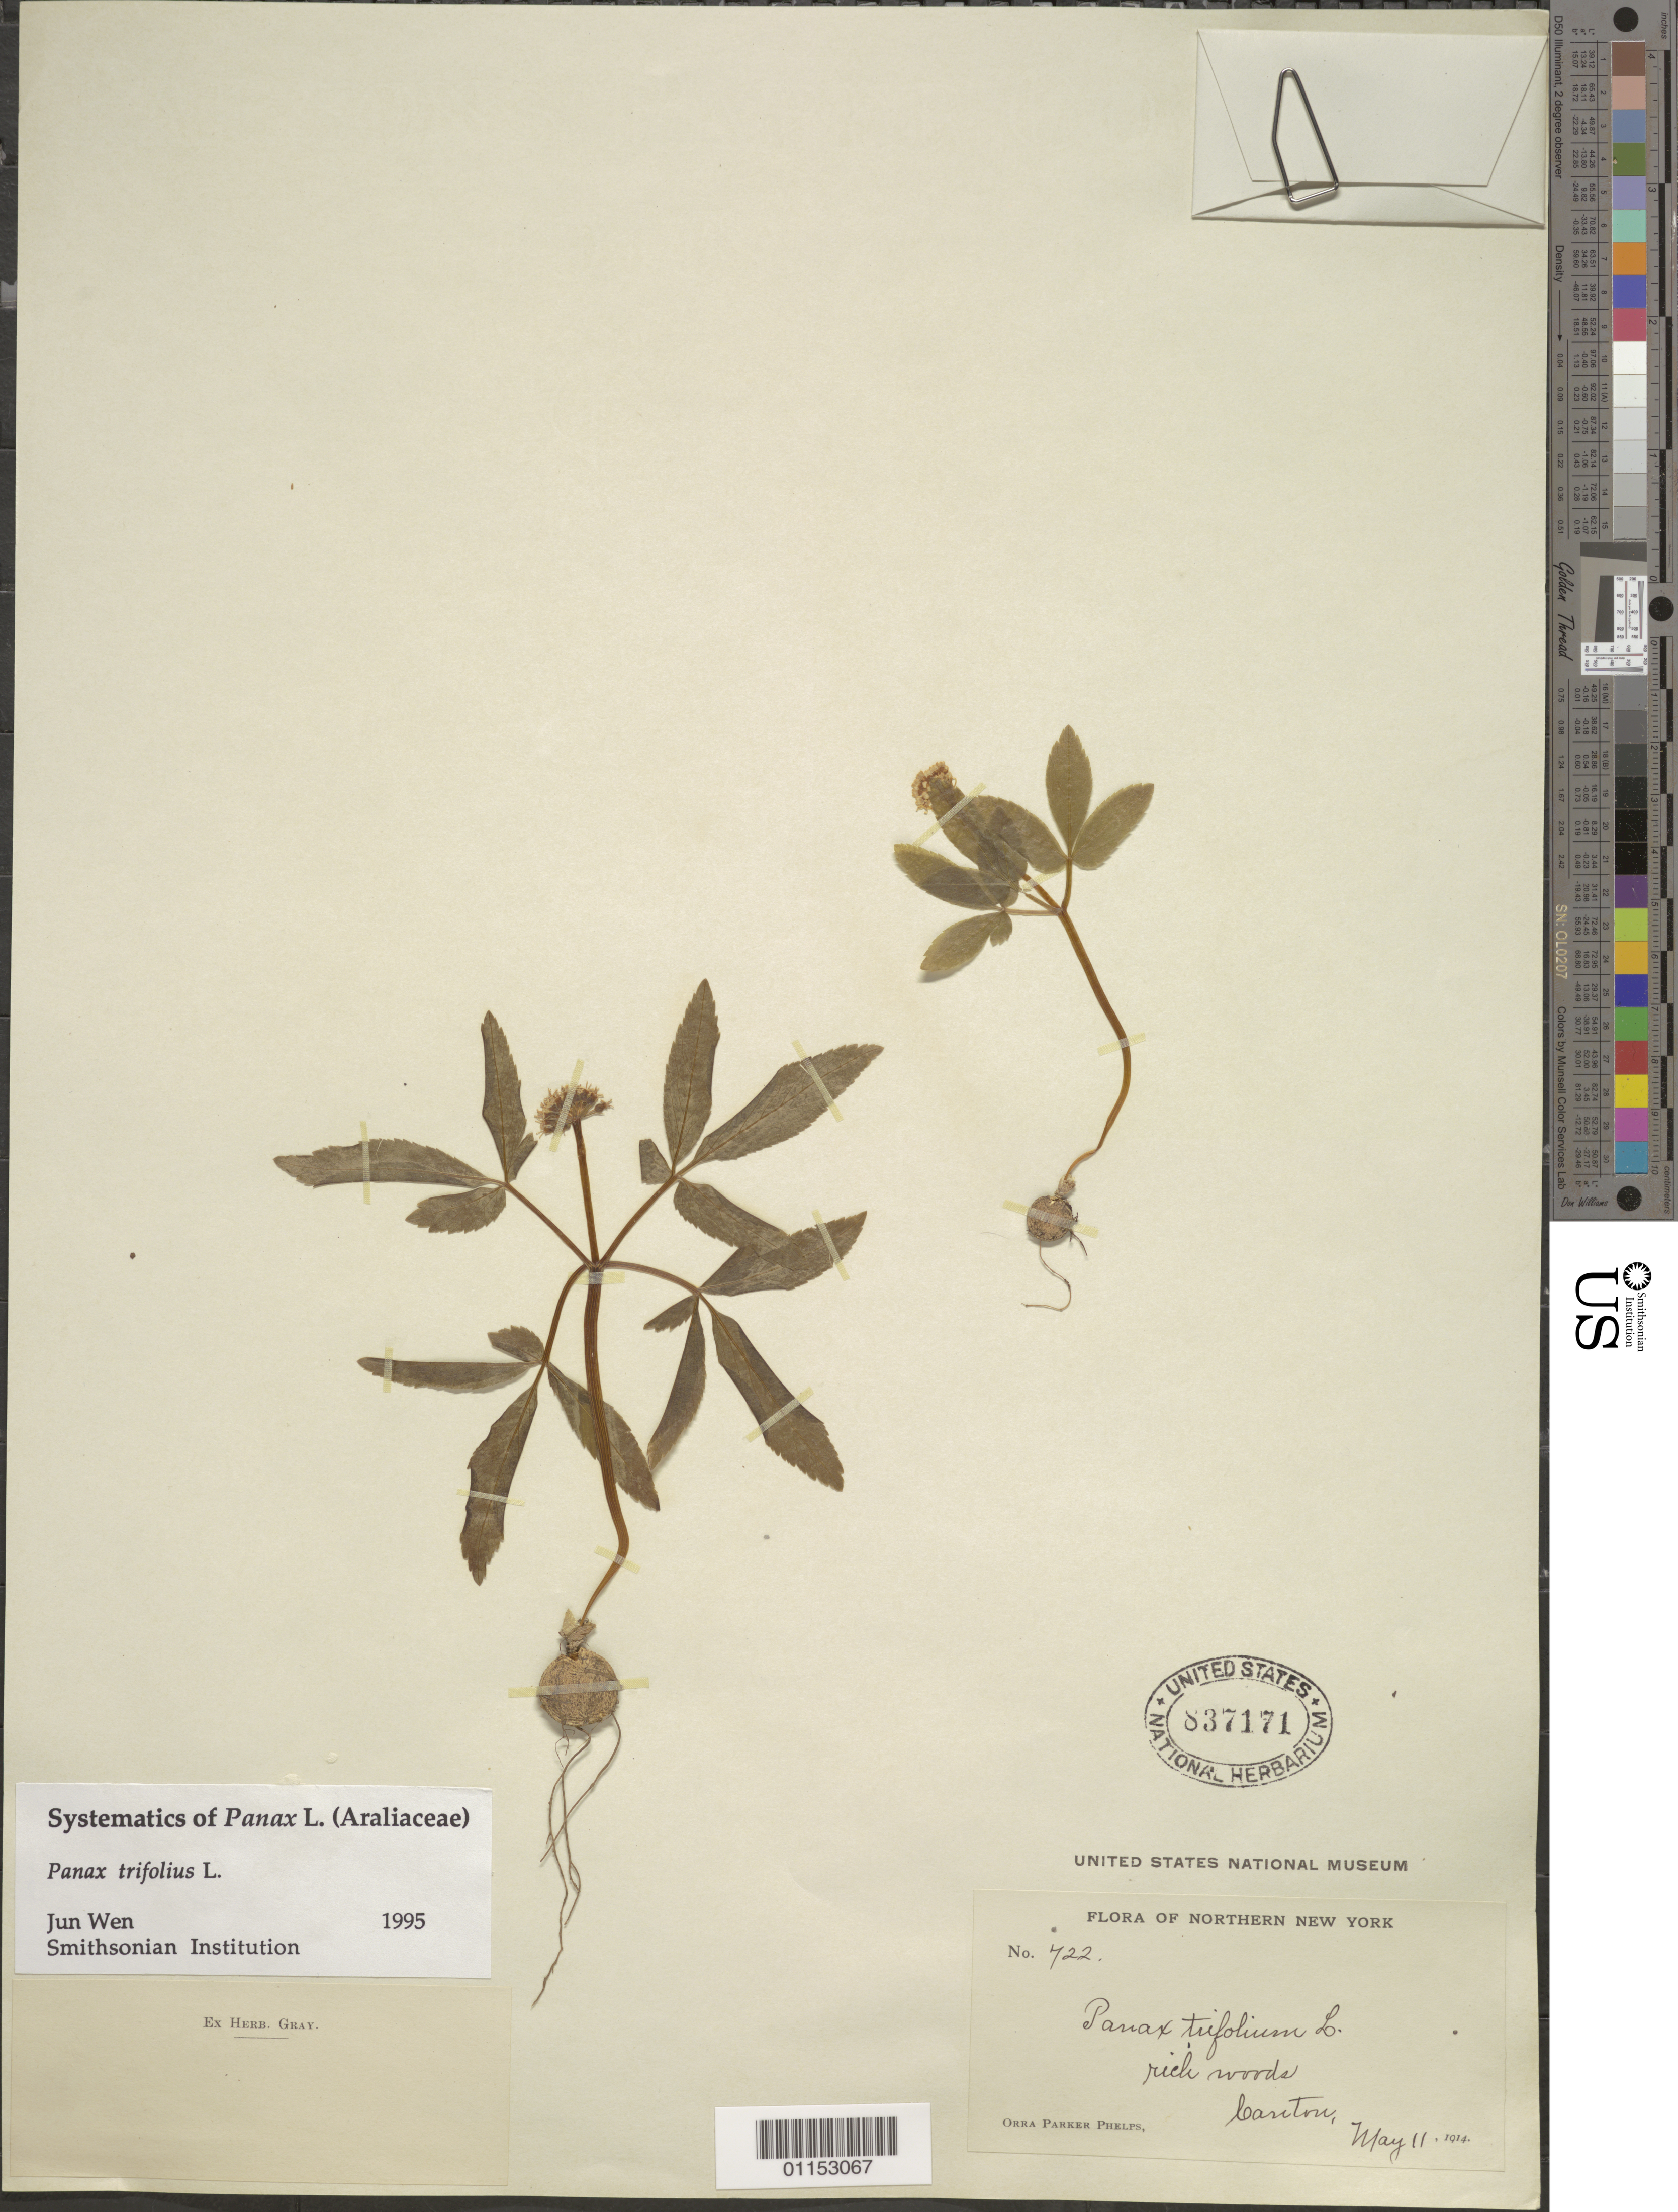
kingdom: Plantae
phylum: Tracheophyta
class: Magnoliopsida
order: Apiales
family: Araliaceae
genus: Panax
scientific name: Panax trifolius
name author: L.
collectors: O. P. Phelps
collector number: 722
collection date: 1914-05-11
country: United States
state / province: New York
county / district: St. Lawrence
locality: Canton.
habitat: Rich woods.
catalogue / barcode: US 837171